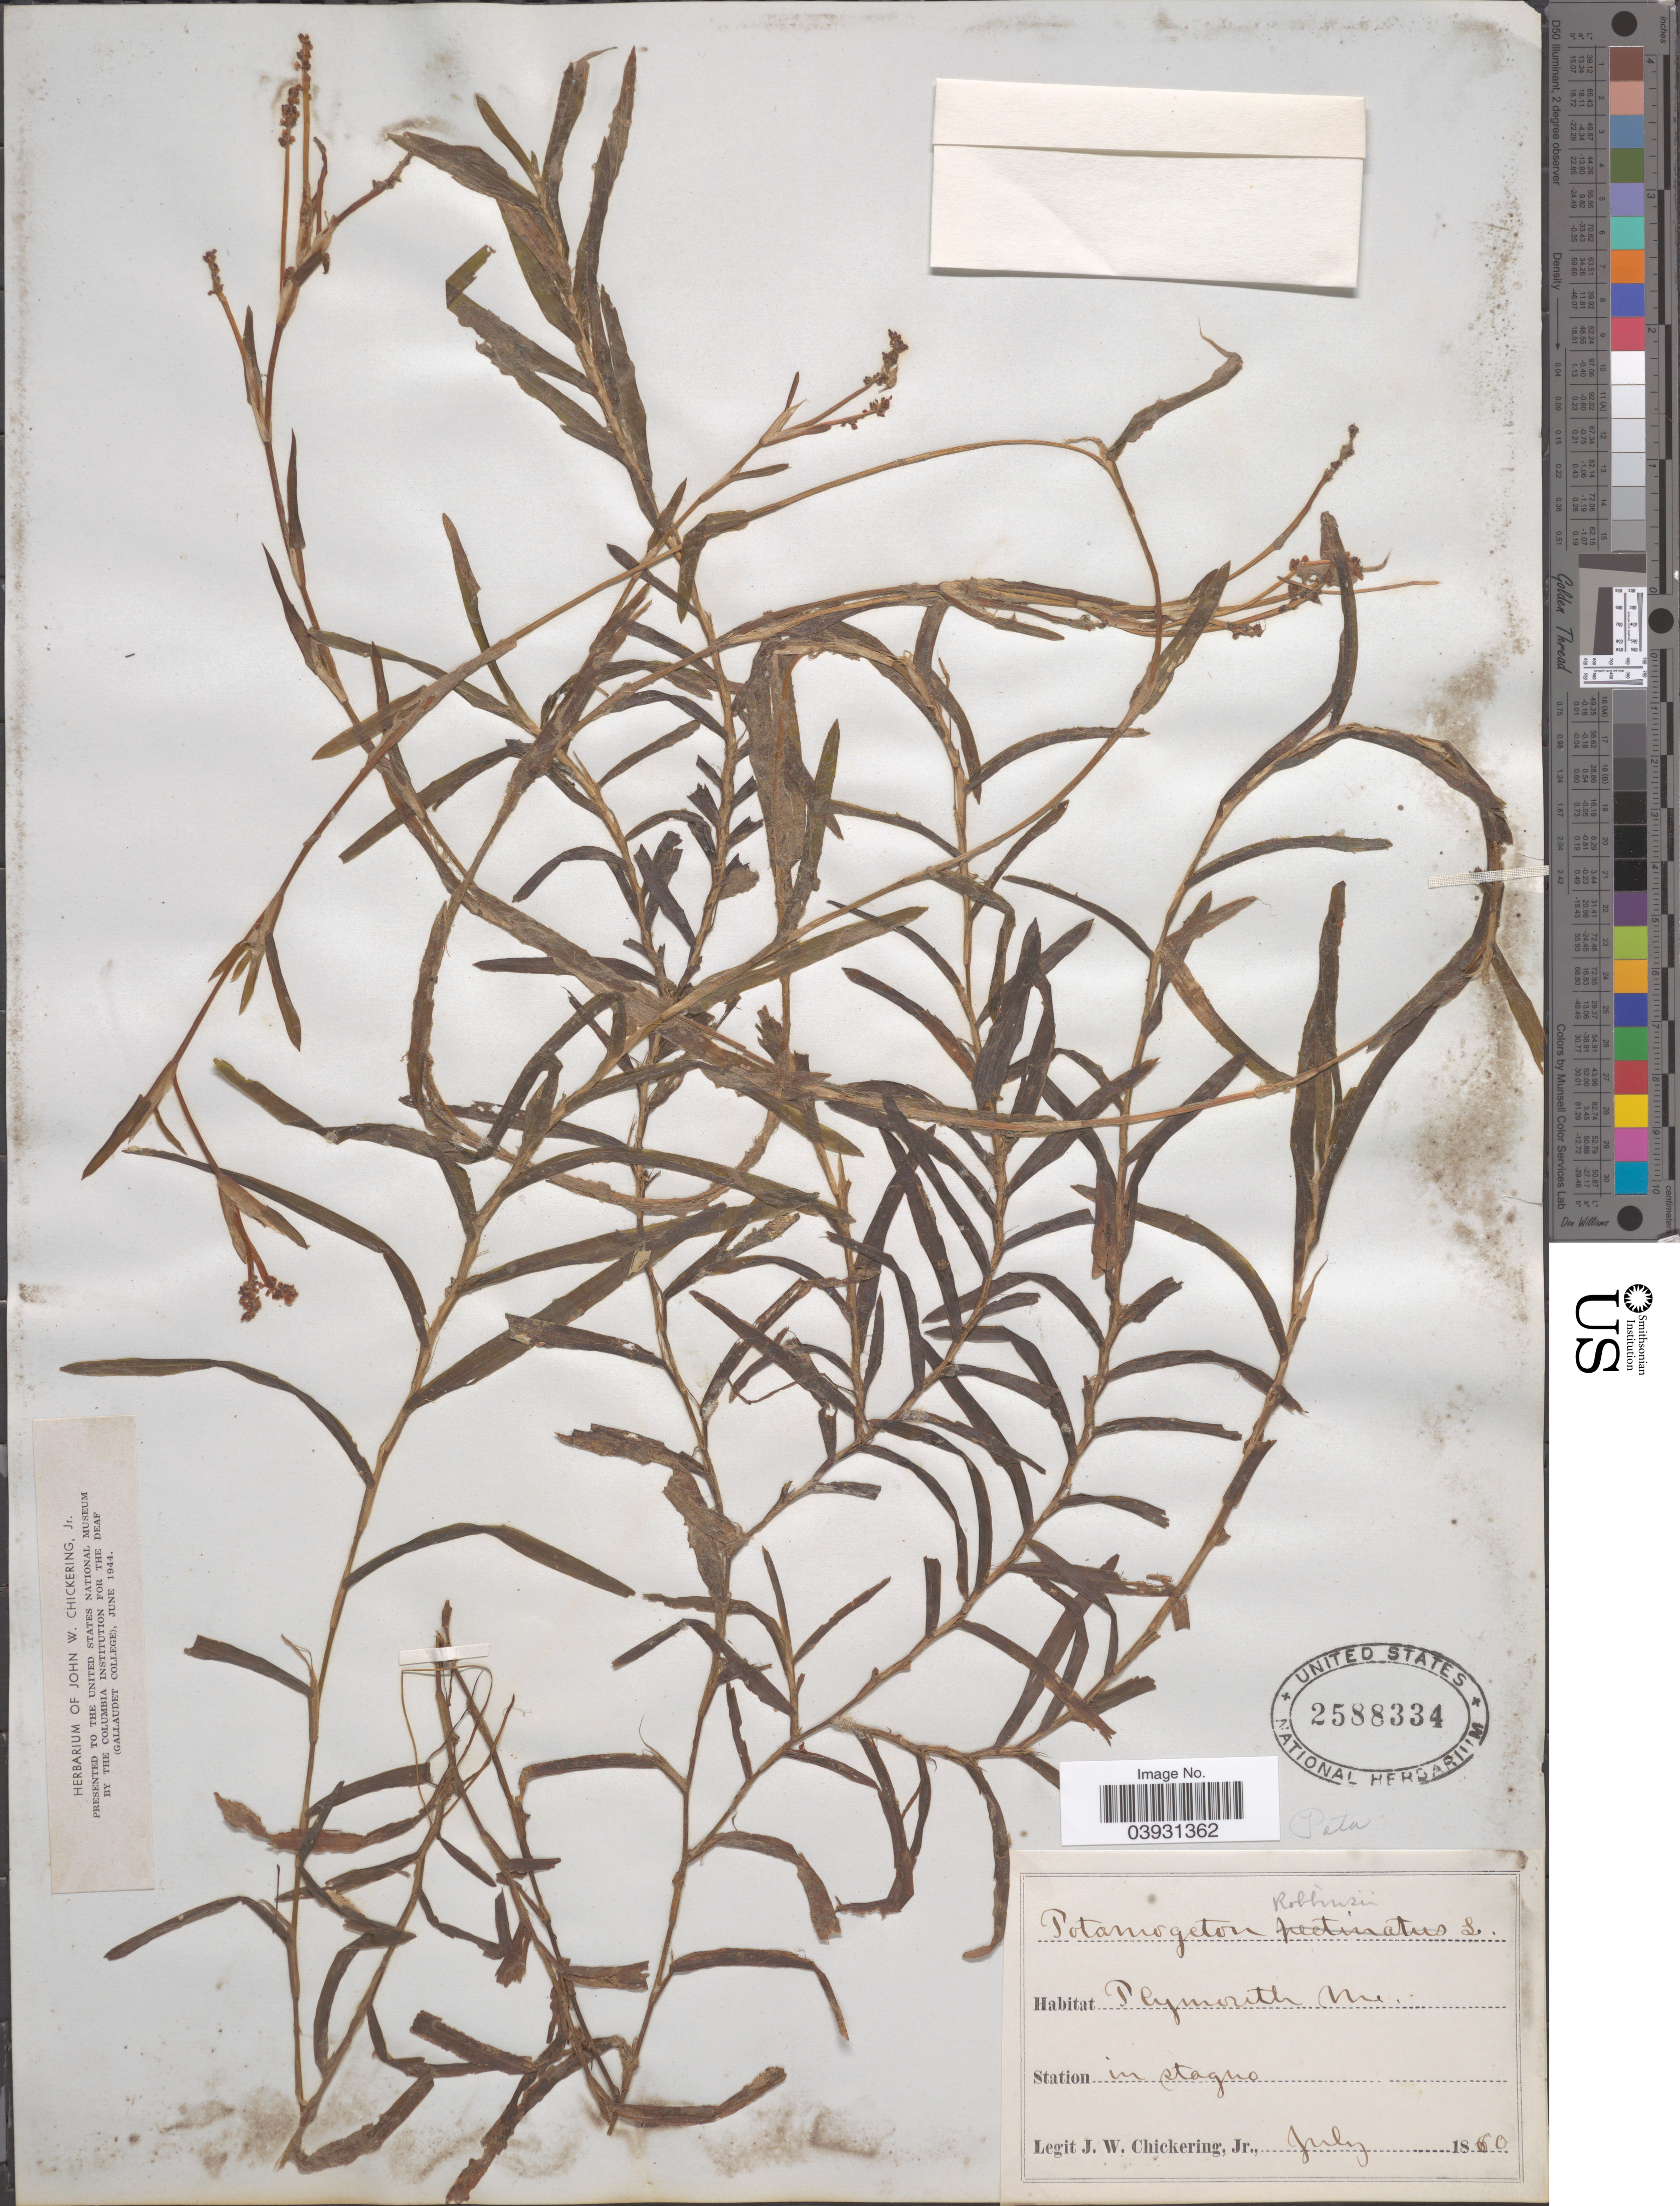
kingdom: Plantae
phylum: Tracheophyta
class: Liliopsida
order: Alismatales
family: Potamogetonaceae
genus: Potamogeton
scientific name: Potamogeton robbinsii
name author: Oakes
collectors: J. W. Chickering Jr.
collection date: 1860-07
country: United States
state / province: Maine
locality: Plymouth. Station in stagno.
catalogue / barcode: US 2588334